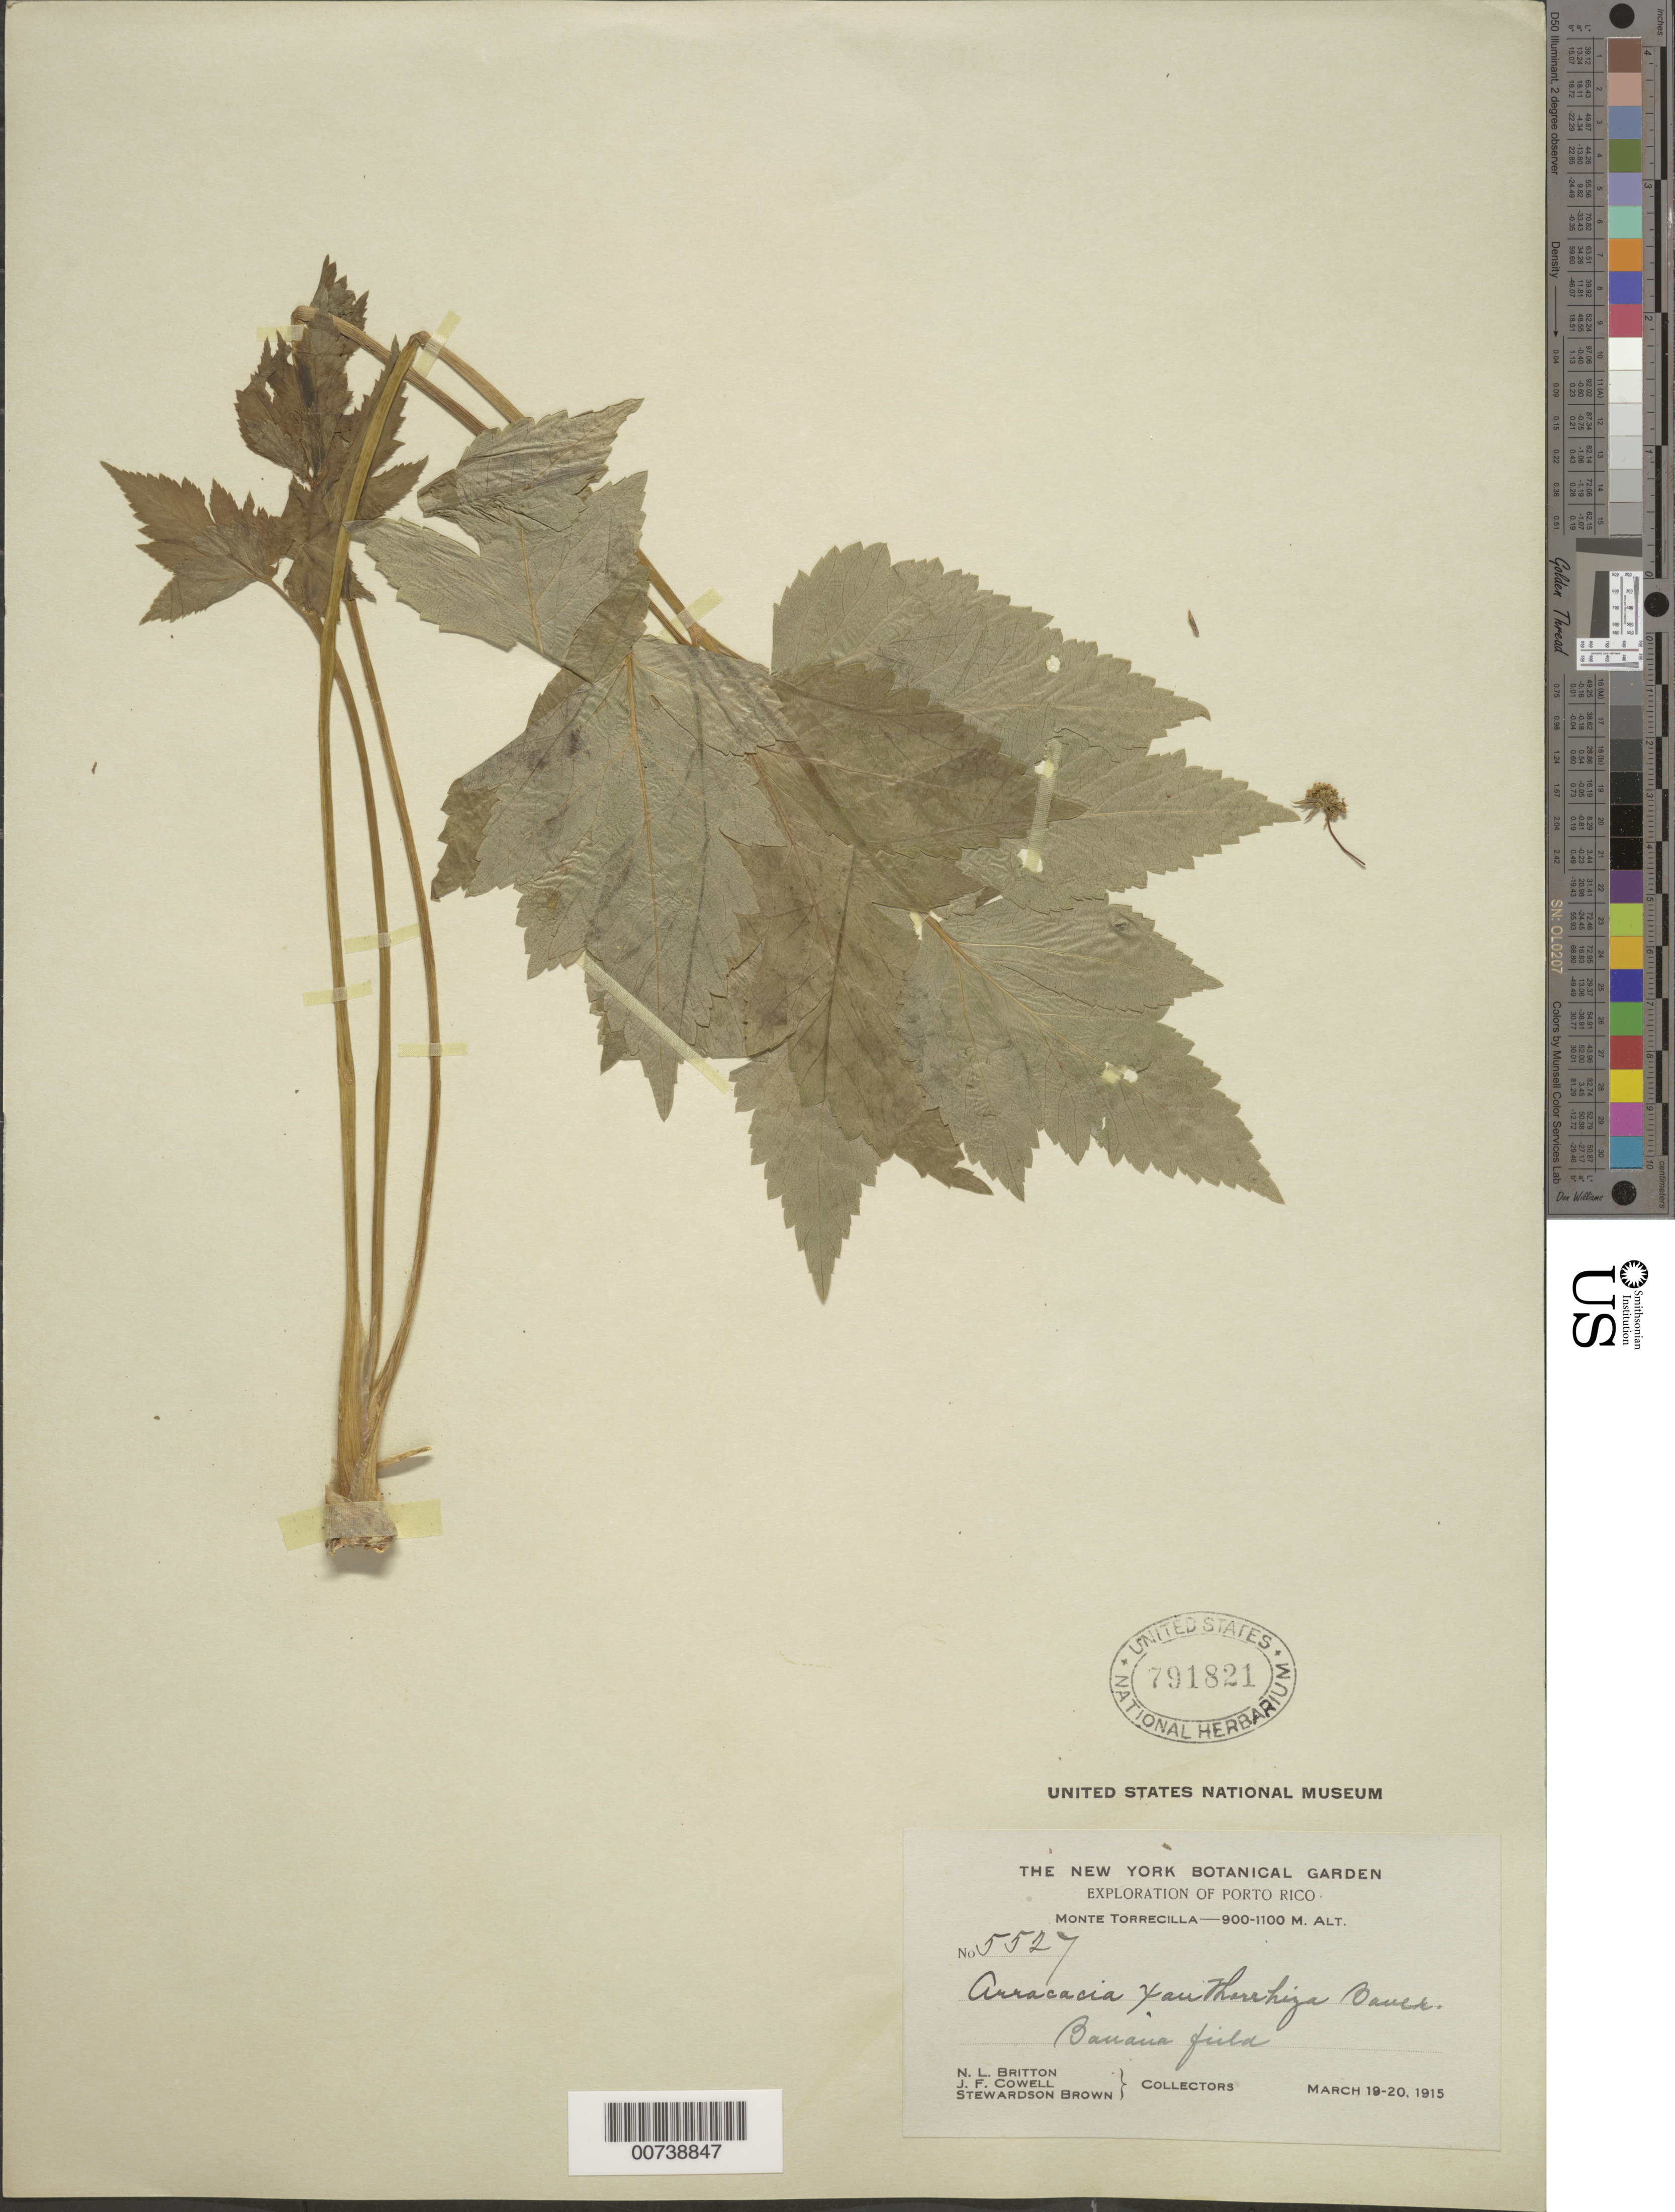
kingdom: Plantae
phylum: Tracheophyta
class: Magnoliopsida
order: Apiales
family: Apiaceae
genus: Arracacia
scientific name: Arracacia xanthorrhiza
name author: Bancr.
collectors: N. Britton, J. F. Cowell & S. Brown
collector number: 5527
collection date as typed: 19 Mar 1915 to 20 Mar 1915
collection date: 1915-03-19/1915-03-20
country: Puerto Rico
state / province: Barranquitas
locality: Monte Torrecilla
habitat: Banana field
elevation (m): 900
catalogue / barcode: US 791821